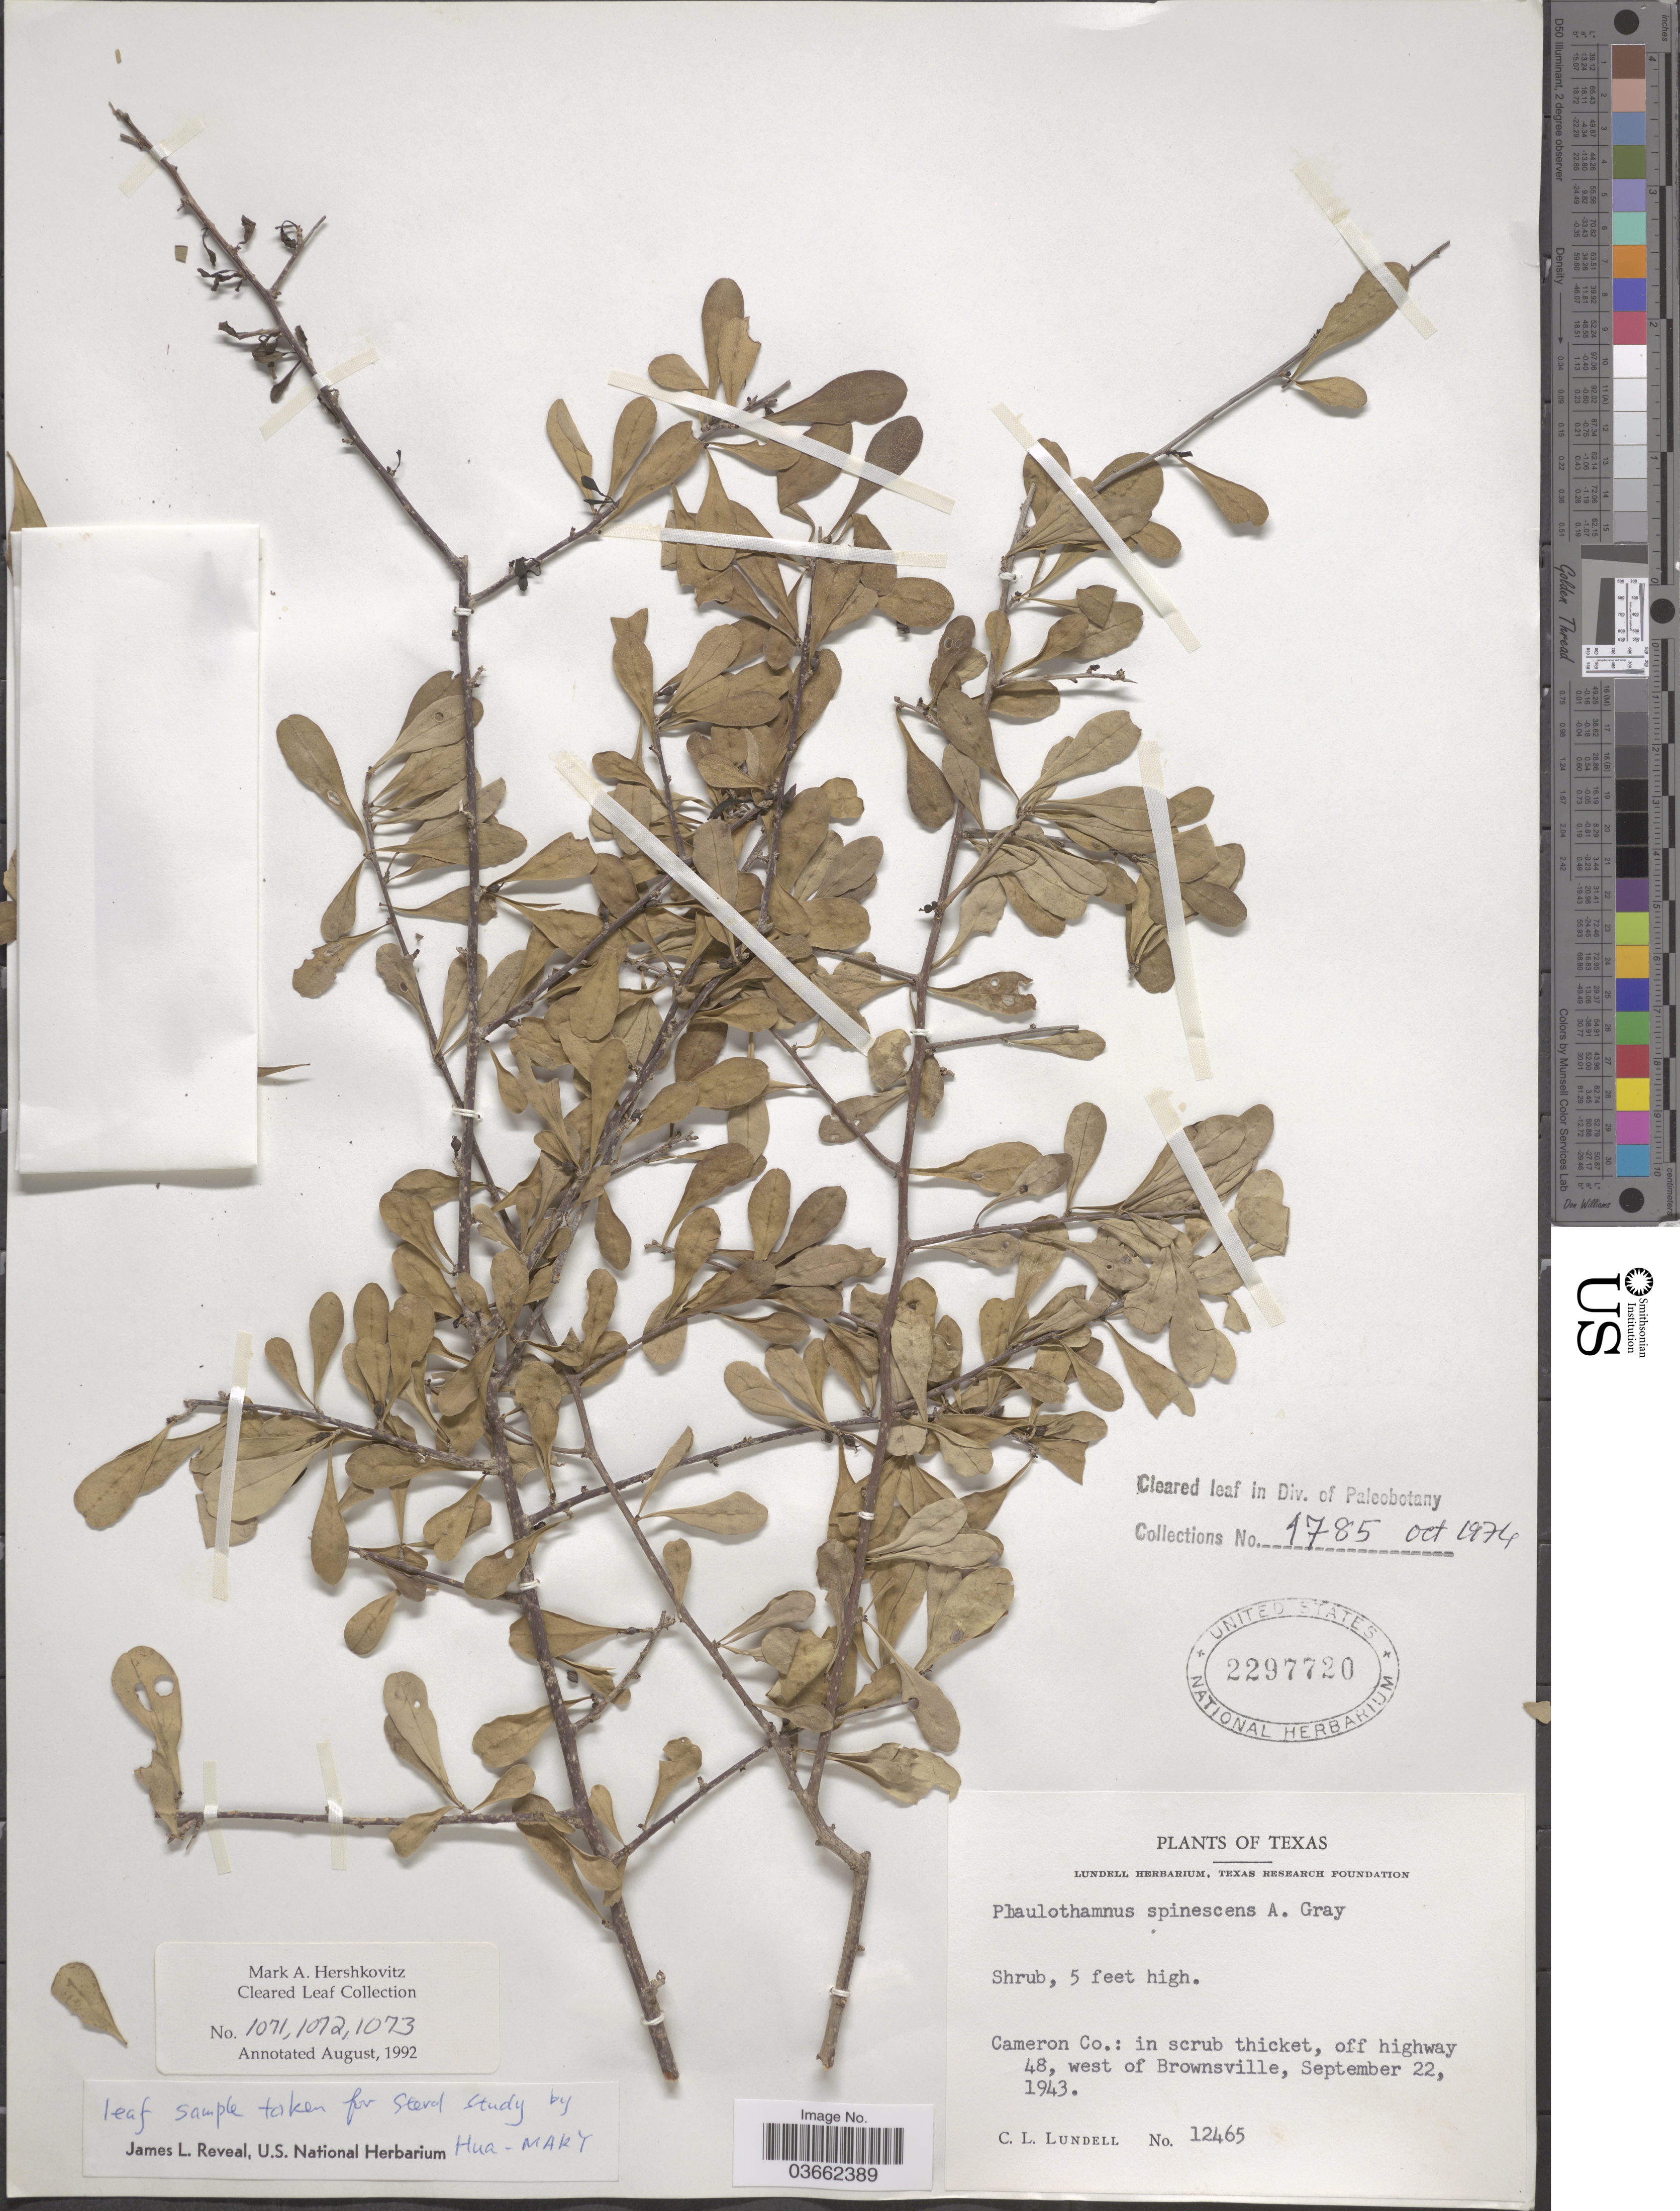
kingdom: Plantae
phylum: Tracheophyta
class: Magnoliopsida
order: Caryophyllales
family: Achatocarpaceae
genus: Phaulothamnus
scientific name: Phaulothamnus spinescens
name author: A. Gray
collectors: C. L. Lundell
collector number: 12465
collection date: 1943-09-22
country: United States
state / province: Texas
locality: Cameron Co.: in scrub thicket, off highway 48, west of Brownsville.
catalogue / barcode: US 2297720